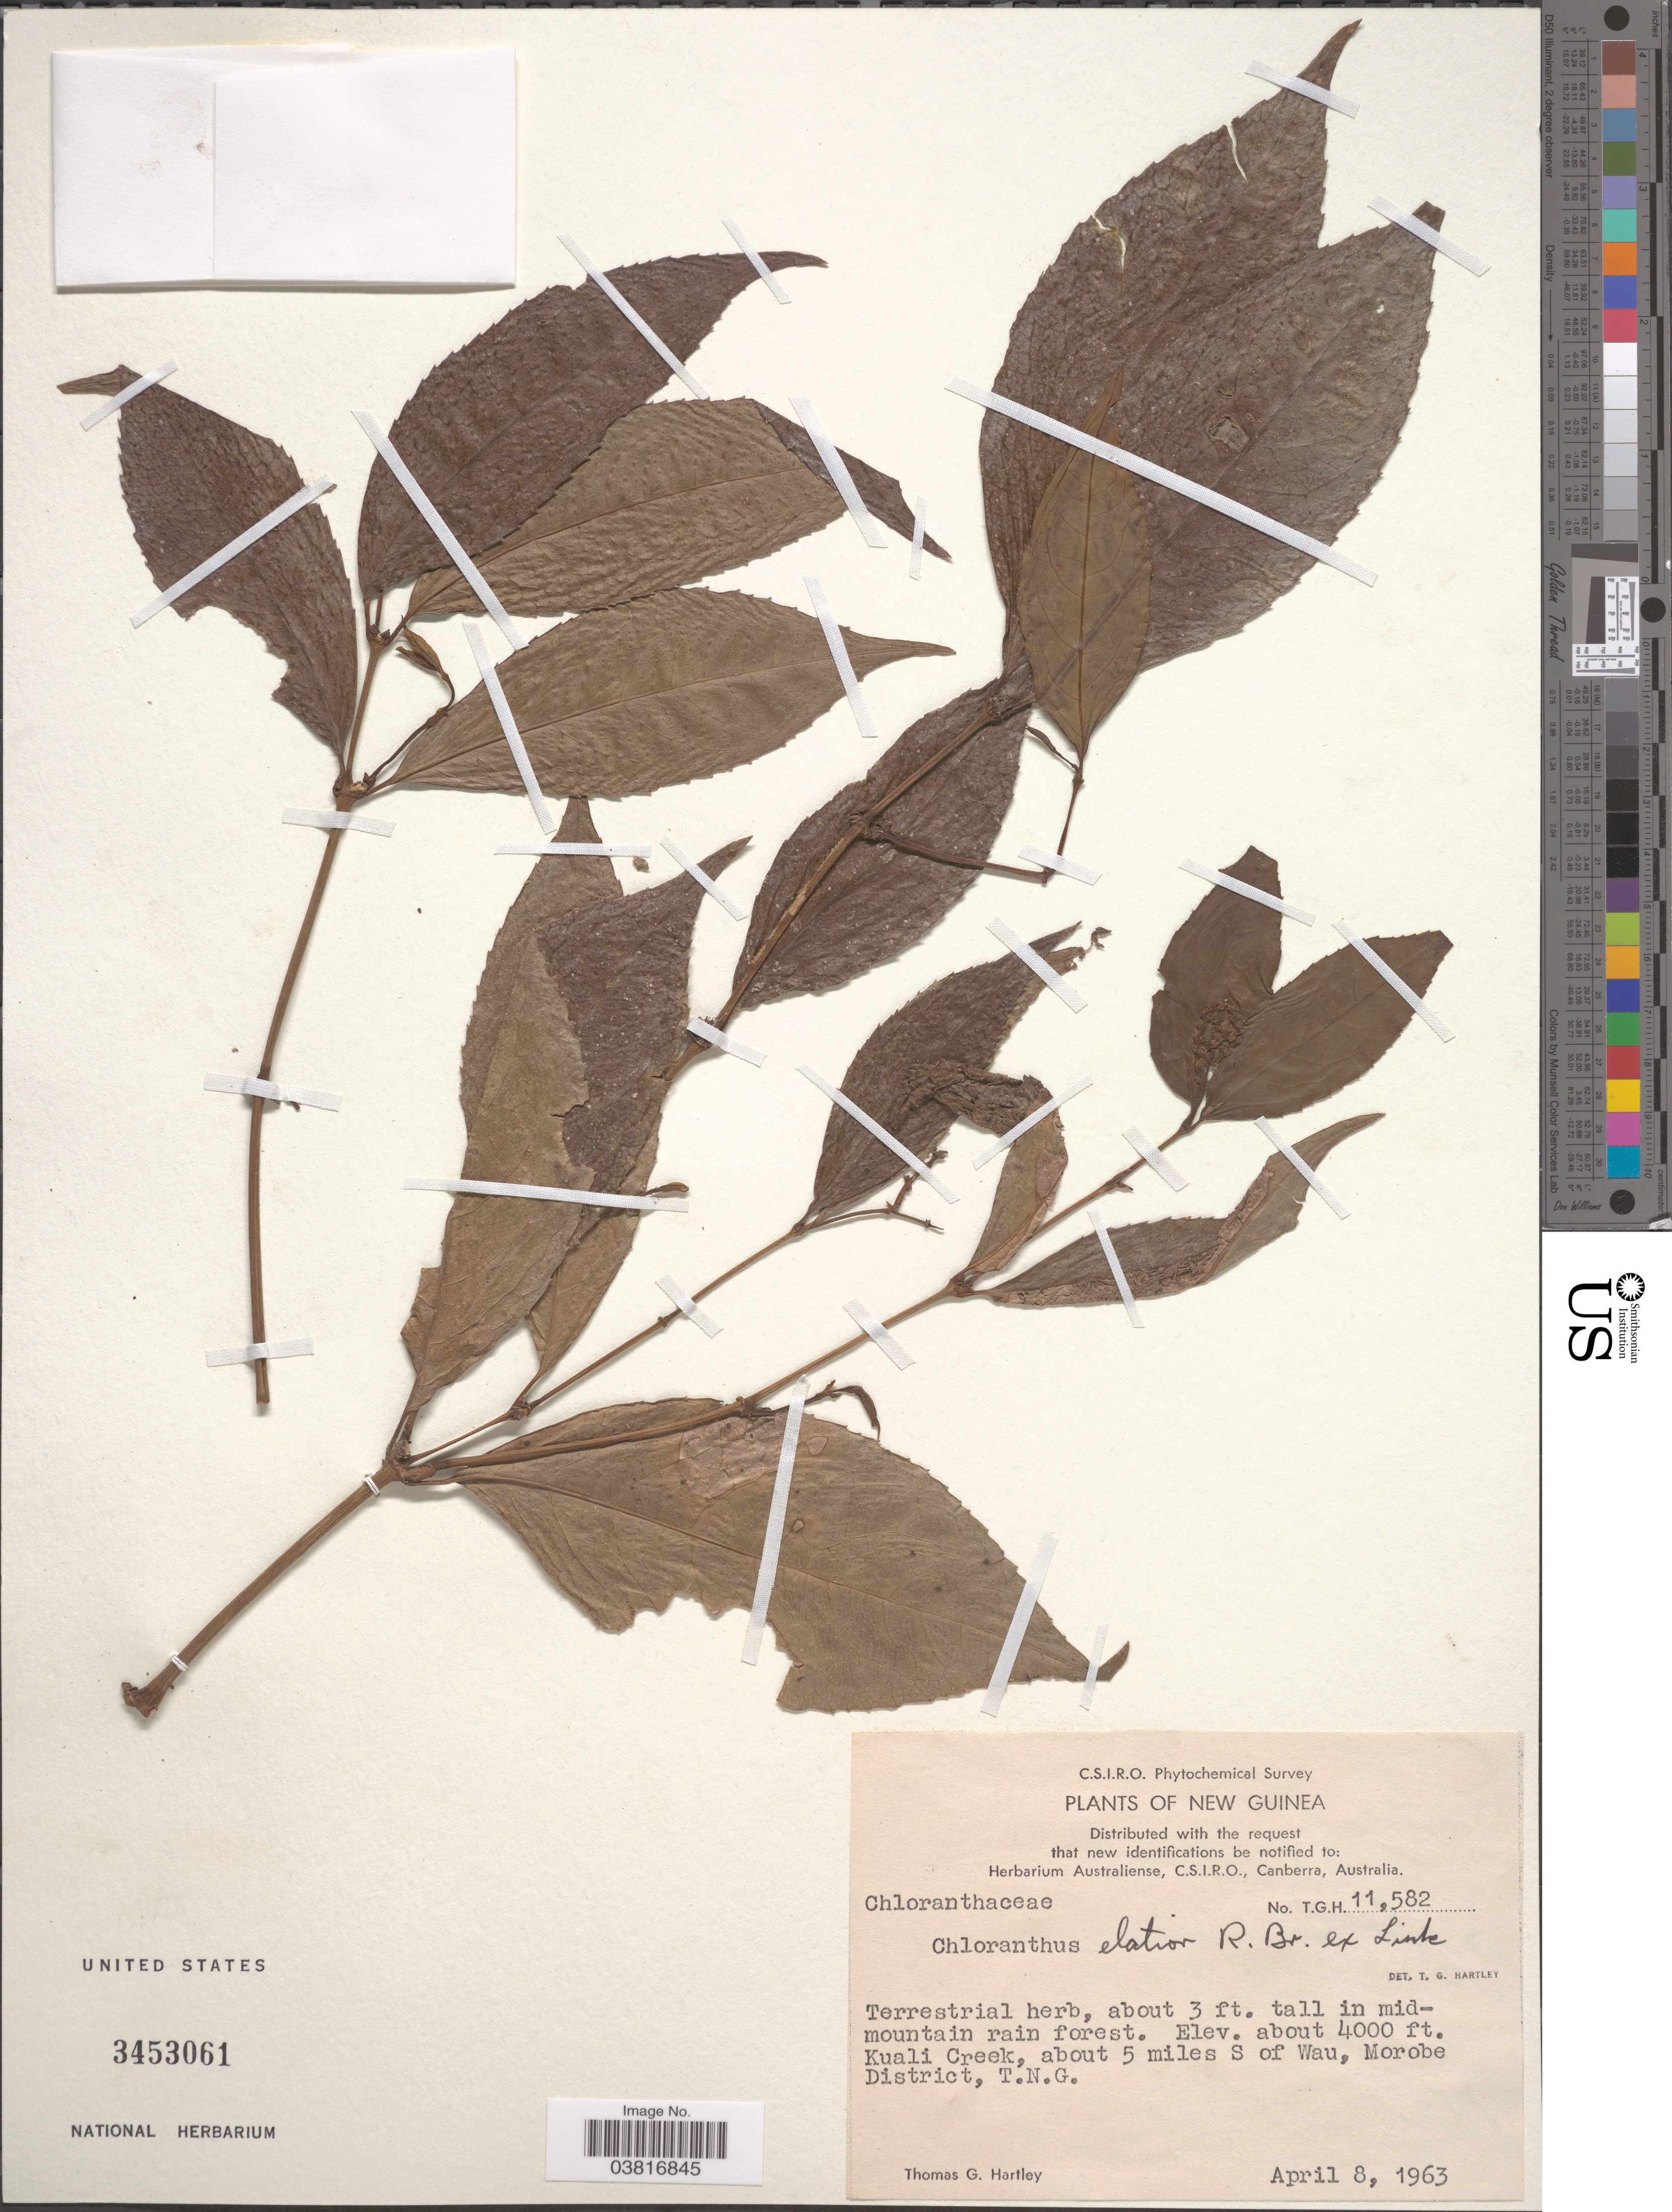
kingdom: Plantae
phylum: Tracheophyta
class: Magnoliopsida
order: Chloranthales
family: Chloranthaceae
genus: Chloranthus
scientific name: Chloranthus erectus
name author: (Buch.-Ham.) Verdc.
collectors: T. G. Hartley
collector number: T.G.H. 11582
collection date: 1963-04-08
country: Papua New Guinea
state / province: Morobe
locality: New Guinea. In mid-mountain rain forest. Kuali Creek, about 5 miles S of Wau, Morobe District, T.N.G.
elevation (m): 1219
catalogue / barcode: US 3453061